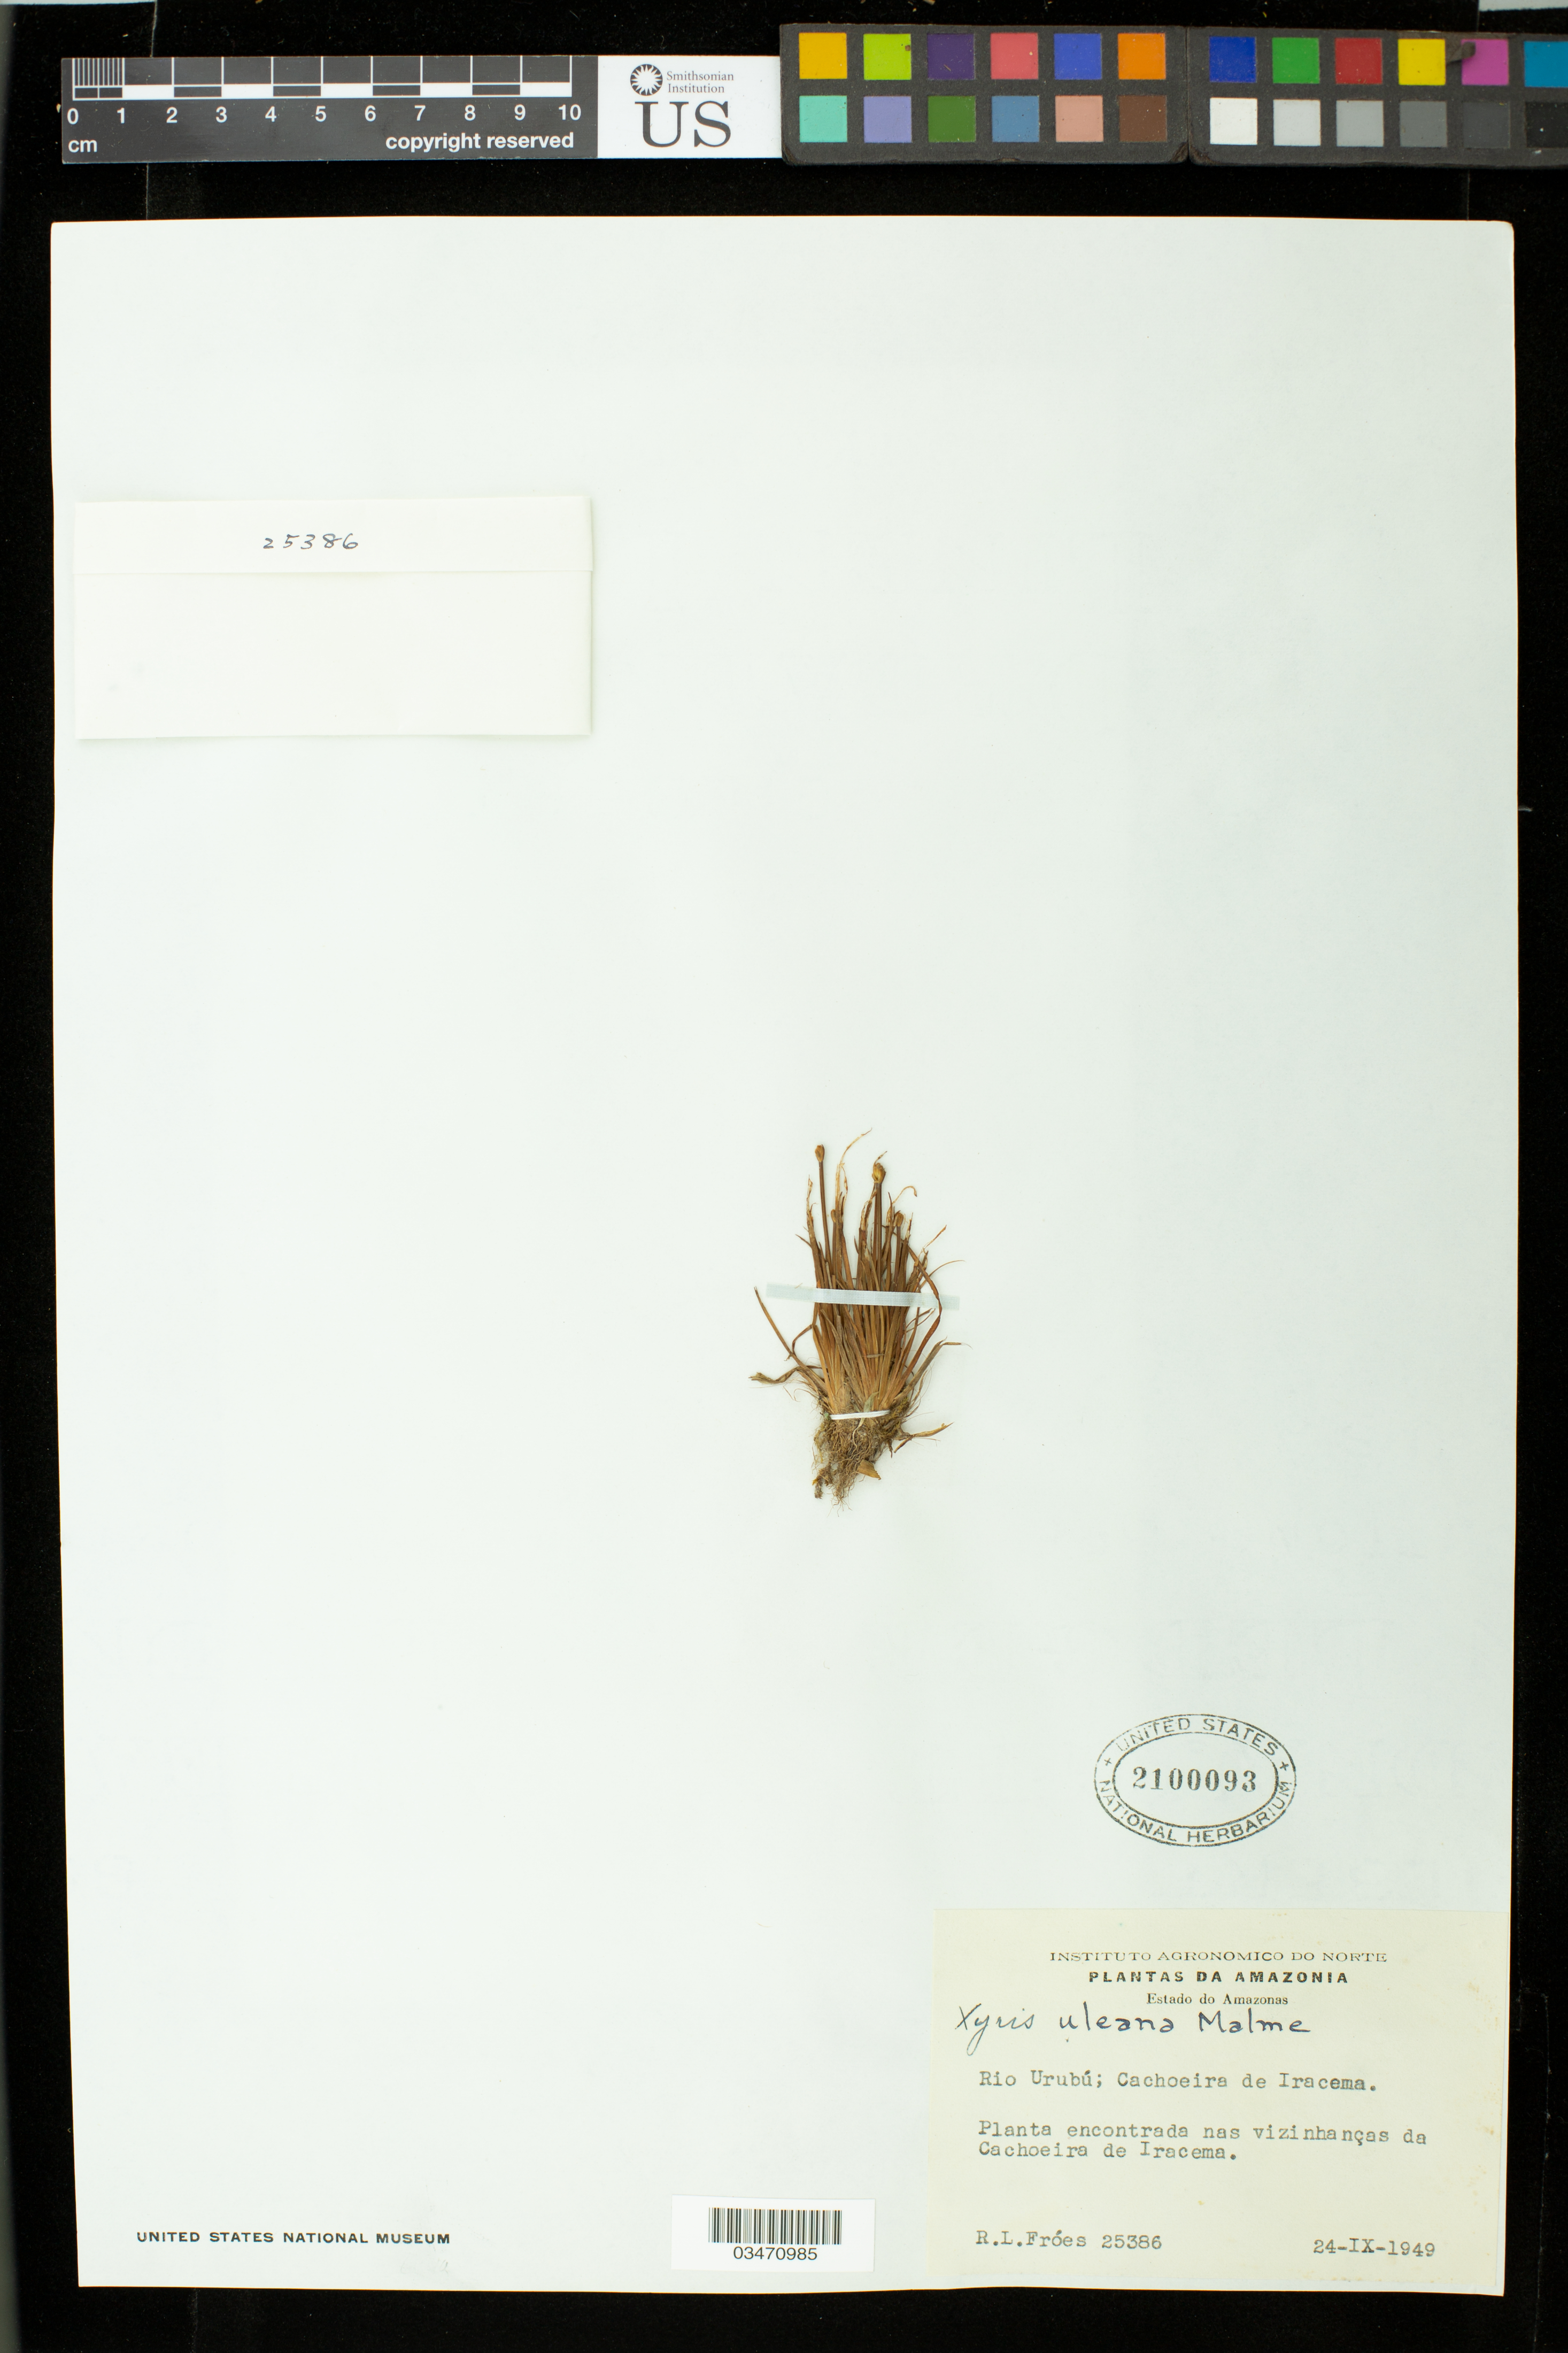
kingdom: Plantae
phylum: Tracheophyta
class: Liliopsida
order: Poales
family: Xyridaceae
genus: Xyris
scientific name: Xyris uleana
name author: Malme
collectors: R. L. Fróes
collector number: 25386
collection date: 1949-09-24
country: Brazil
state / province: Amazonas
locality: Estado do Amazonas, Rio Urubu, cachoeira al Iracema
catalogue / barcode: US 2100093